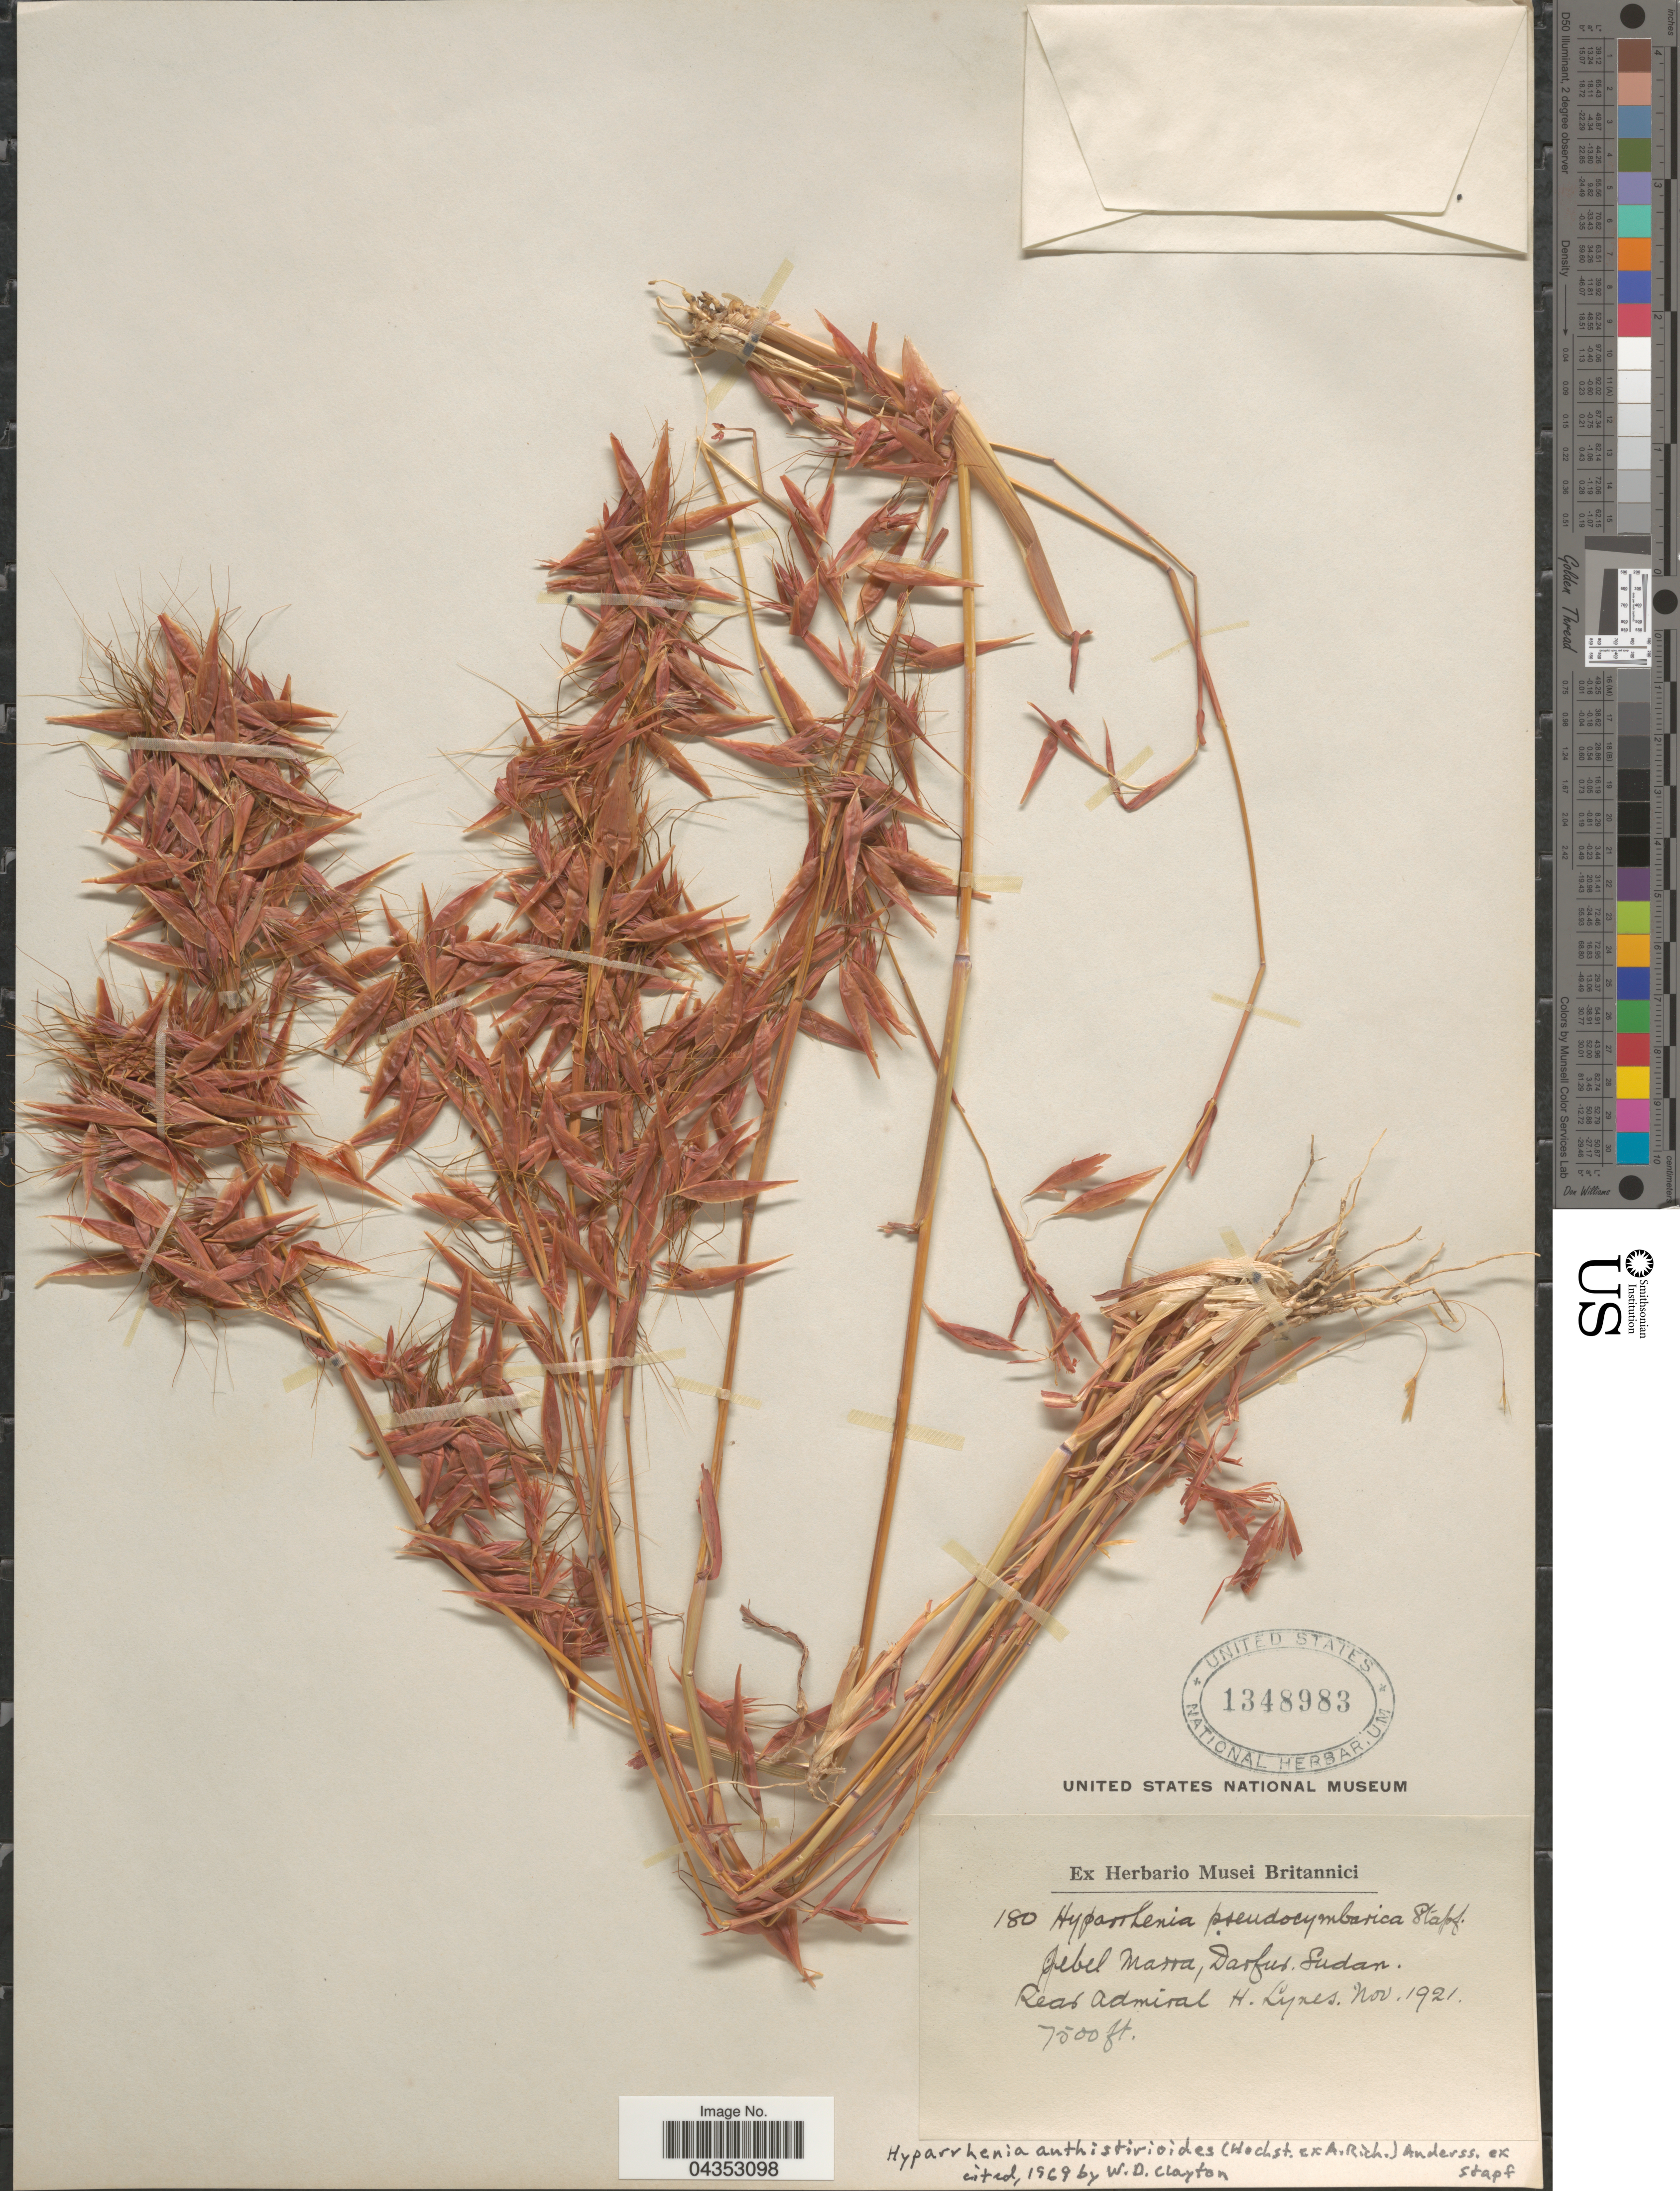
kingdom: Plantae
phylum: Tracheophyta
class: Liliopsida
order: Poales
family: Poaceae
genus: Hyparrhenia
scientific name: Hyparrhenia anthistirioides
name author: (Hochst. ex A. Rich.) Andersson ex Stapf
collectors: H. Lynes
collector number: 180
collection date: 1921-11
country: Sudan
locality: Jebel Marra, Darfur.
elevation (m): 2286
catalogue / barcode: US 1348983